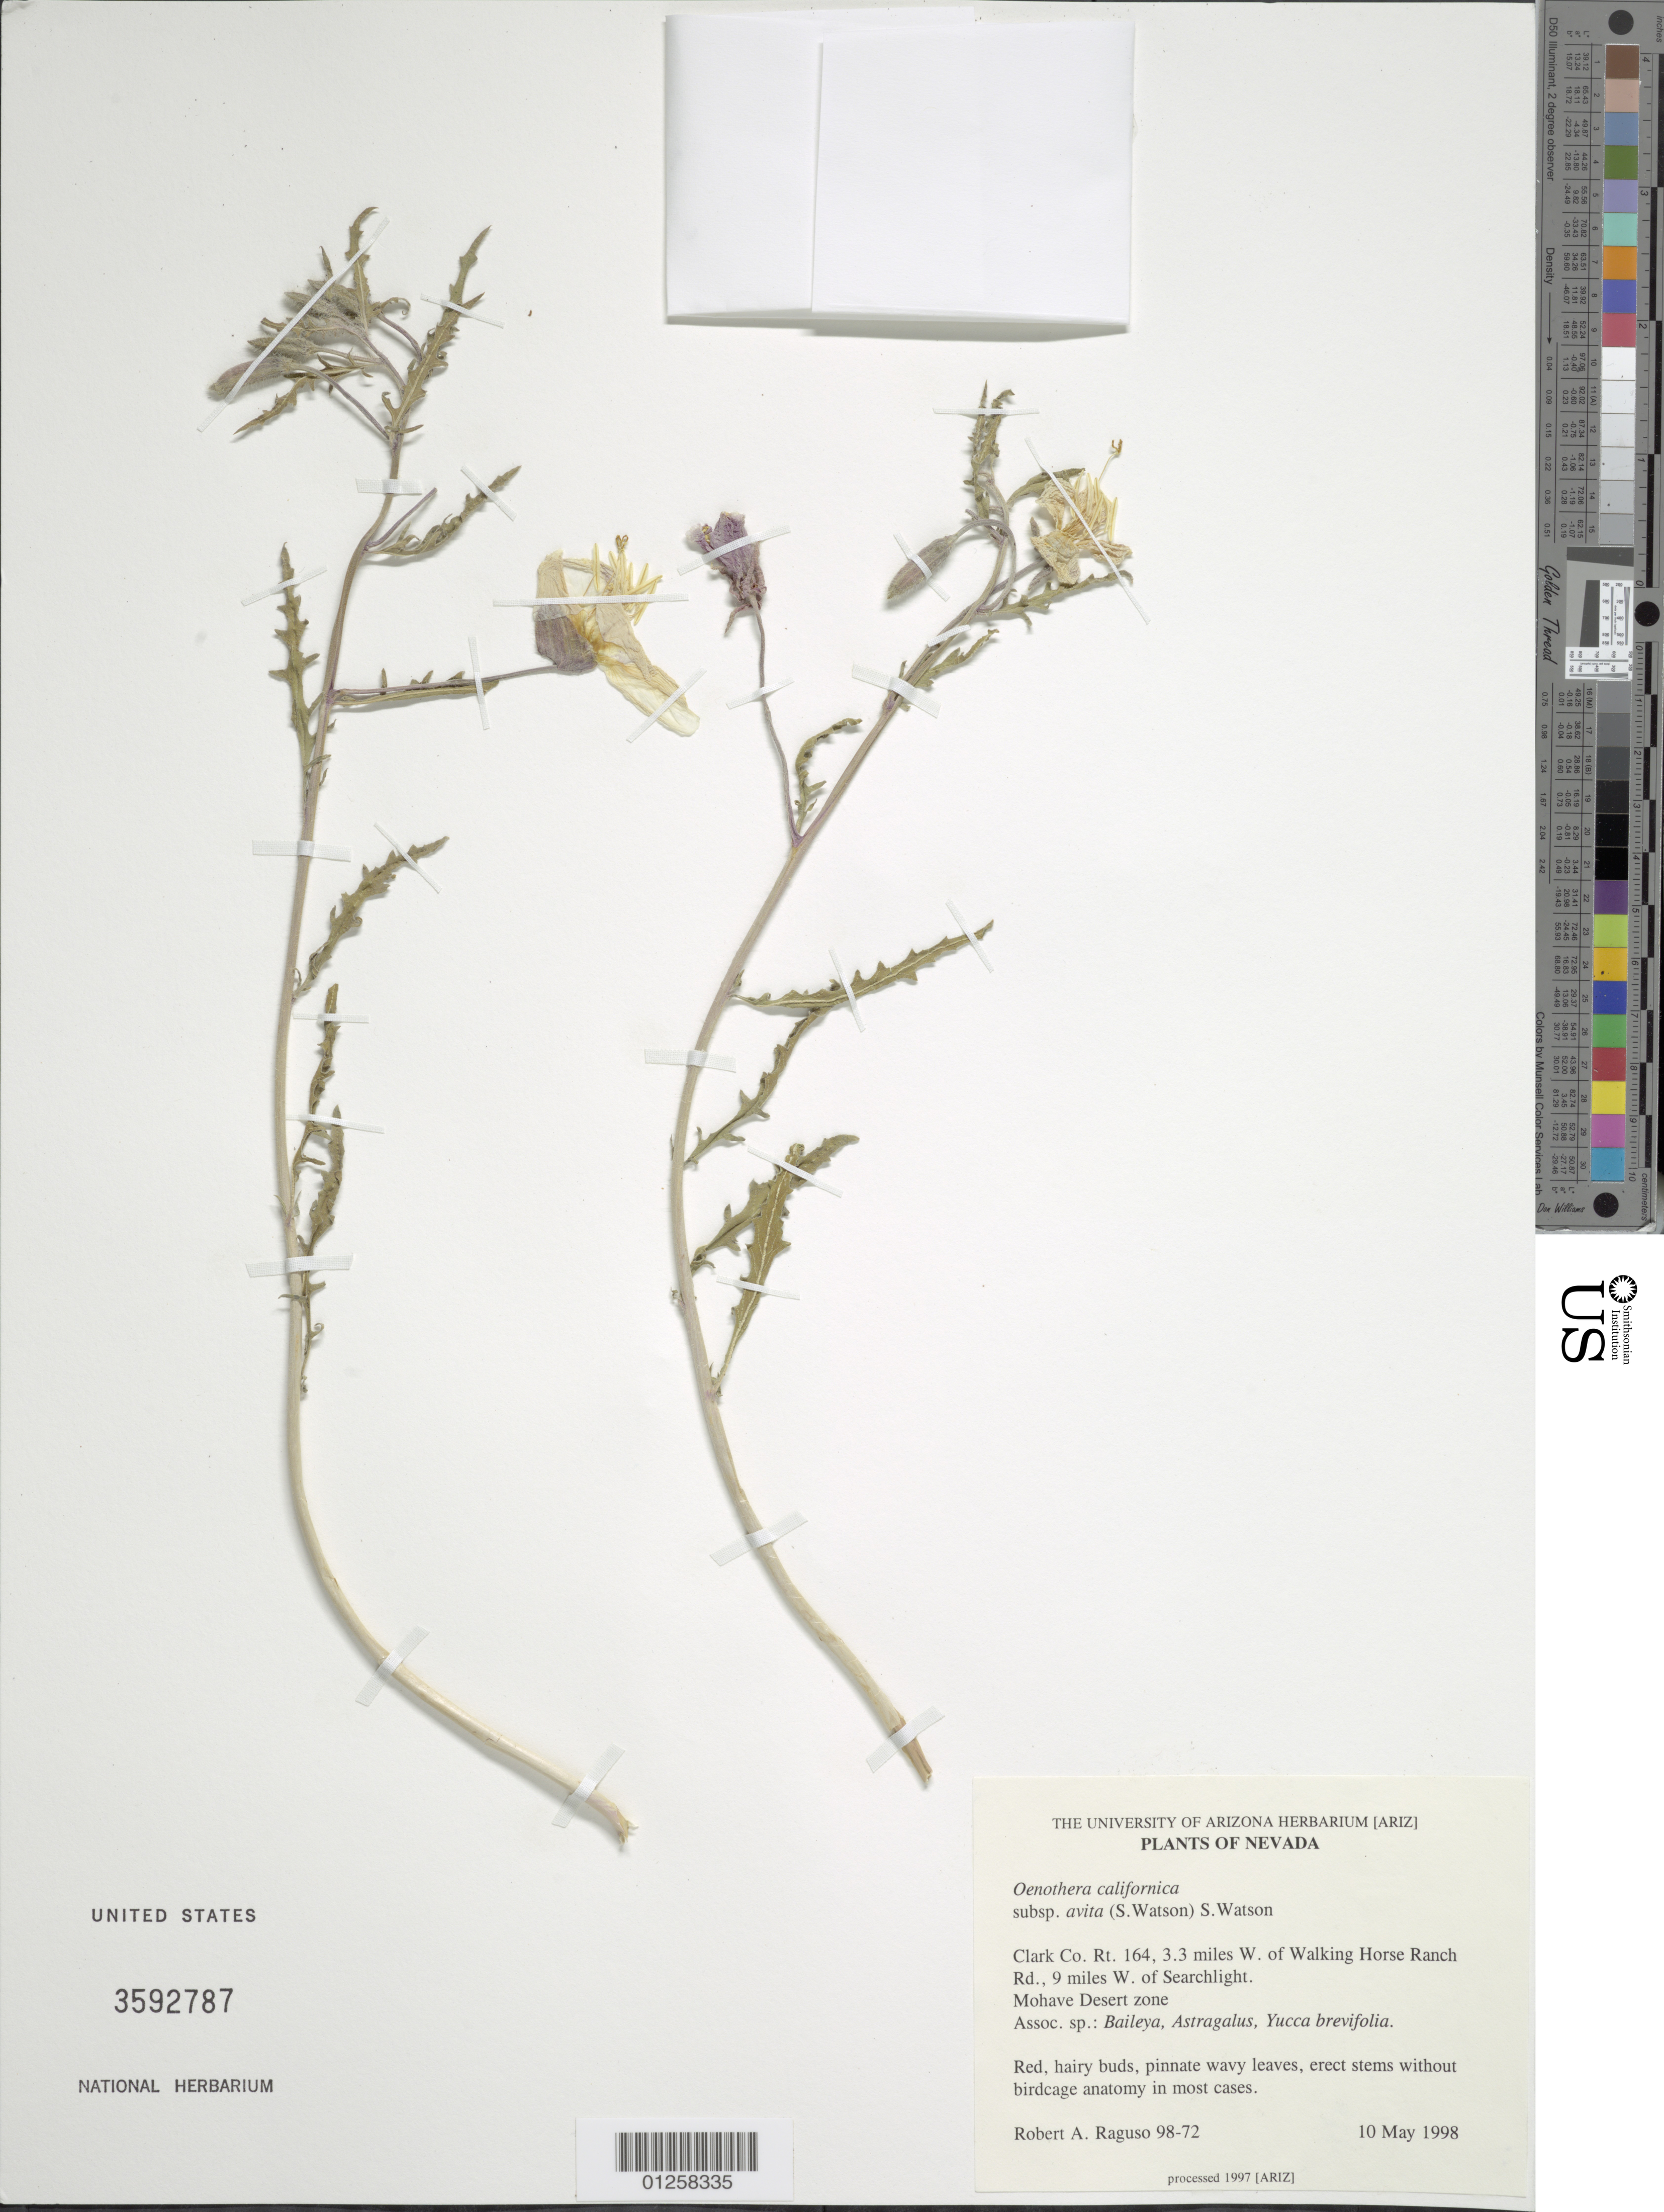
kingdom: Plantae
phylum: Tracheophyta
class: Magnoliopsida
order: Myrtales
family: Onagraceae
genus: Oenothera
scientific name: Oenothera avita subsp. avita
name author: (W.M. Klein) W.M. Klein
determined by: Wagner, W. L., (BOT), Smithsonian Institution - National Museum of Natural History (UNITED STATES)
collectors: R. Raguso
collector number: RAR98-72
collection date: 1998-05-10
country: United States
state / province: Nevada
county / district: Clark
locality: Rt. 164, 3.3 miles W. of Walking Horse Ranch Rd., 9 miles W. of Searchlight, Mohave Desert Zone.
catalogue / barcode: US 3592787